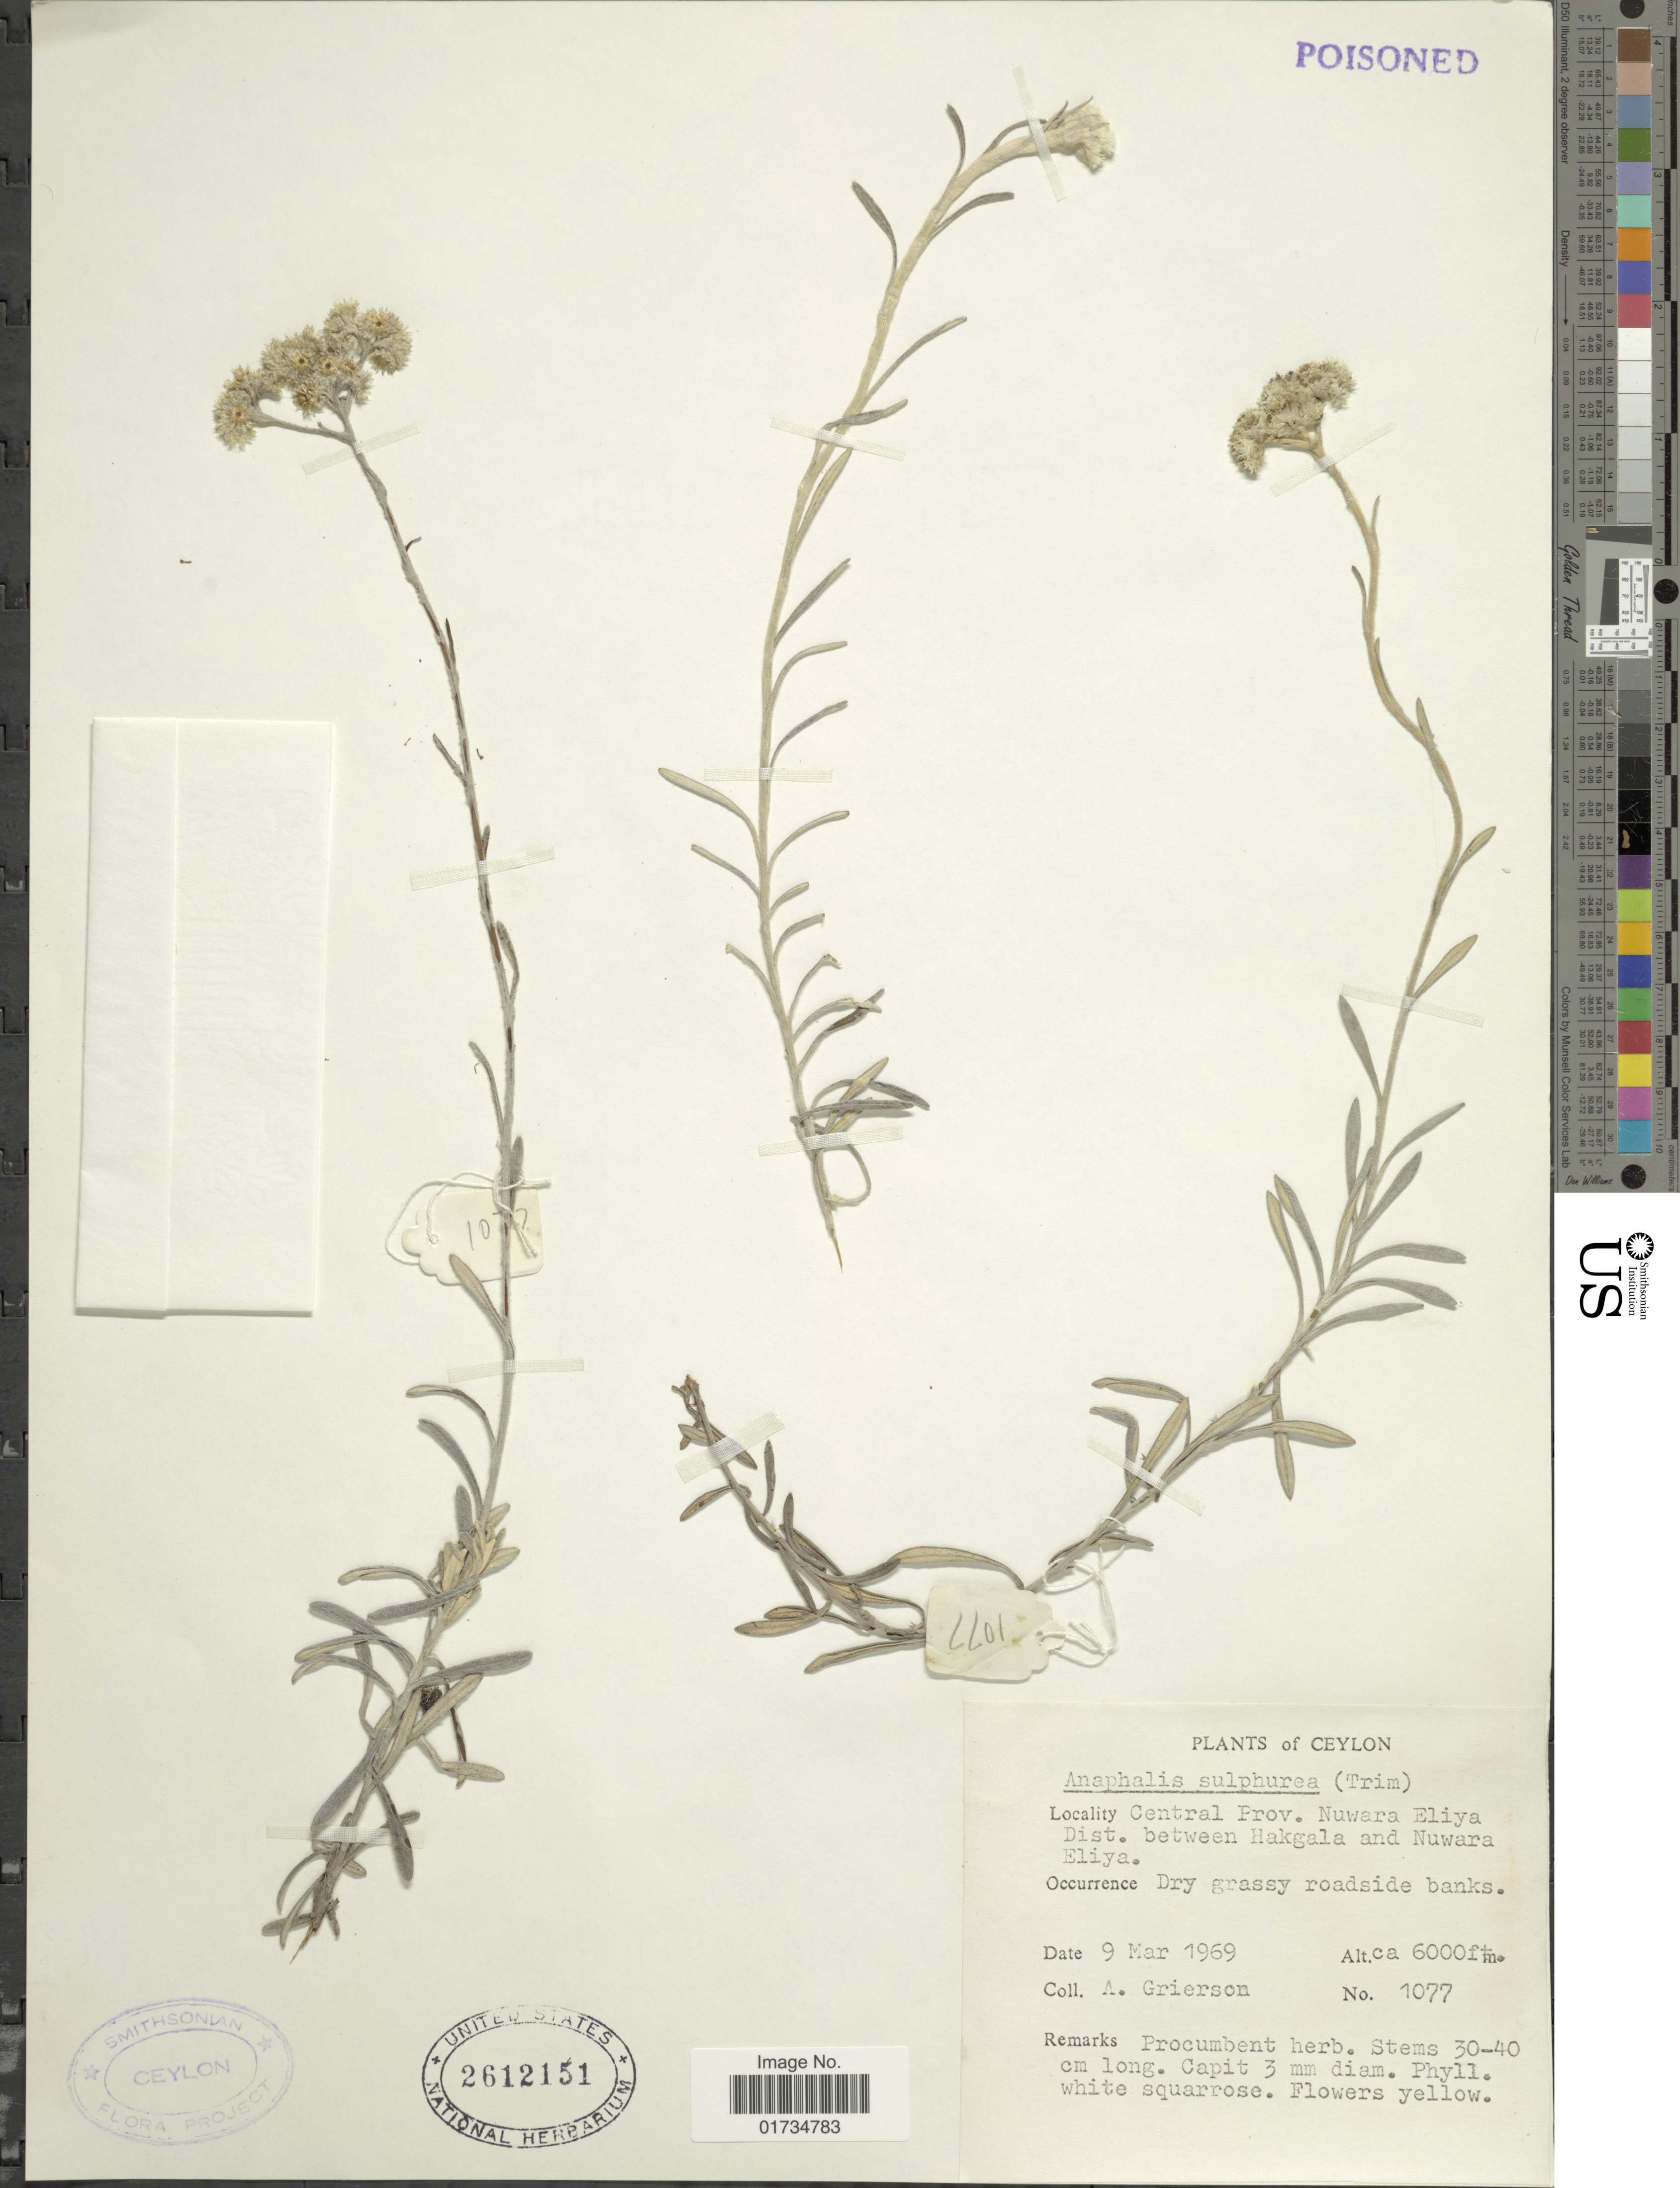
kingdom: Plantae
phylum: Tracheophyta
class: Magnoliopsida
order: Asterales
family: Asteraceae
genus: Anaphalis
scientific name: Anaphalis sulphurea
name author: (Trimen) Grierson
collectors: A. Grierson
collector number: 1077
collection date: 1969-03-09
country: Sri Lanka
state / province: Central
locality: Ceylon. Central Prov. Nuwara Eliya Dist. between Hakgala and Nuwara Eliya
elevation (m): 1829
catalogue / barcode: US 2612151